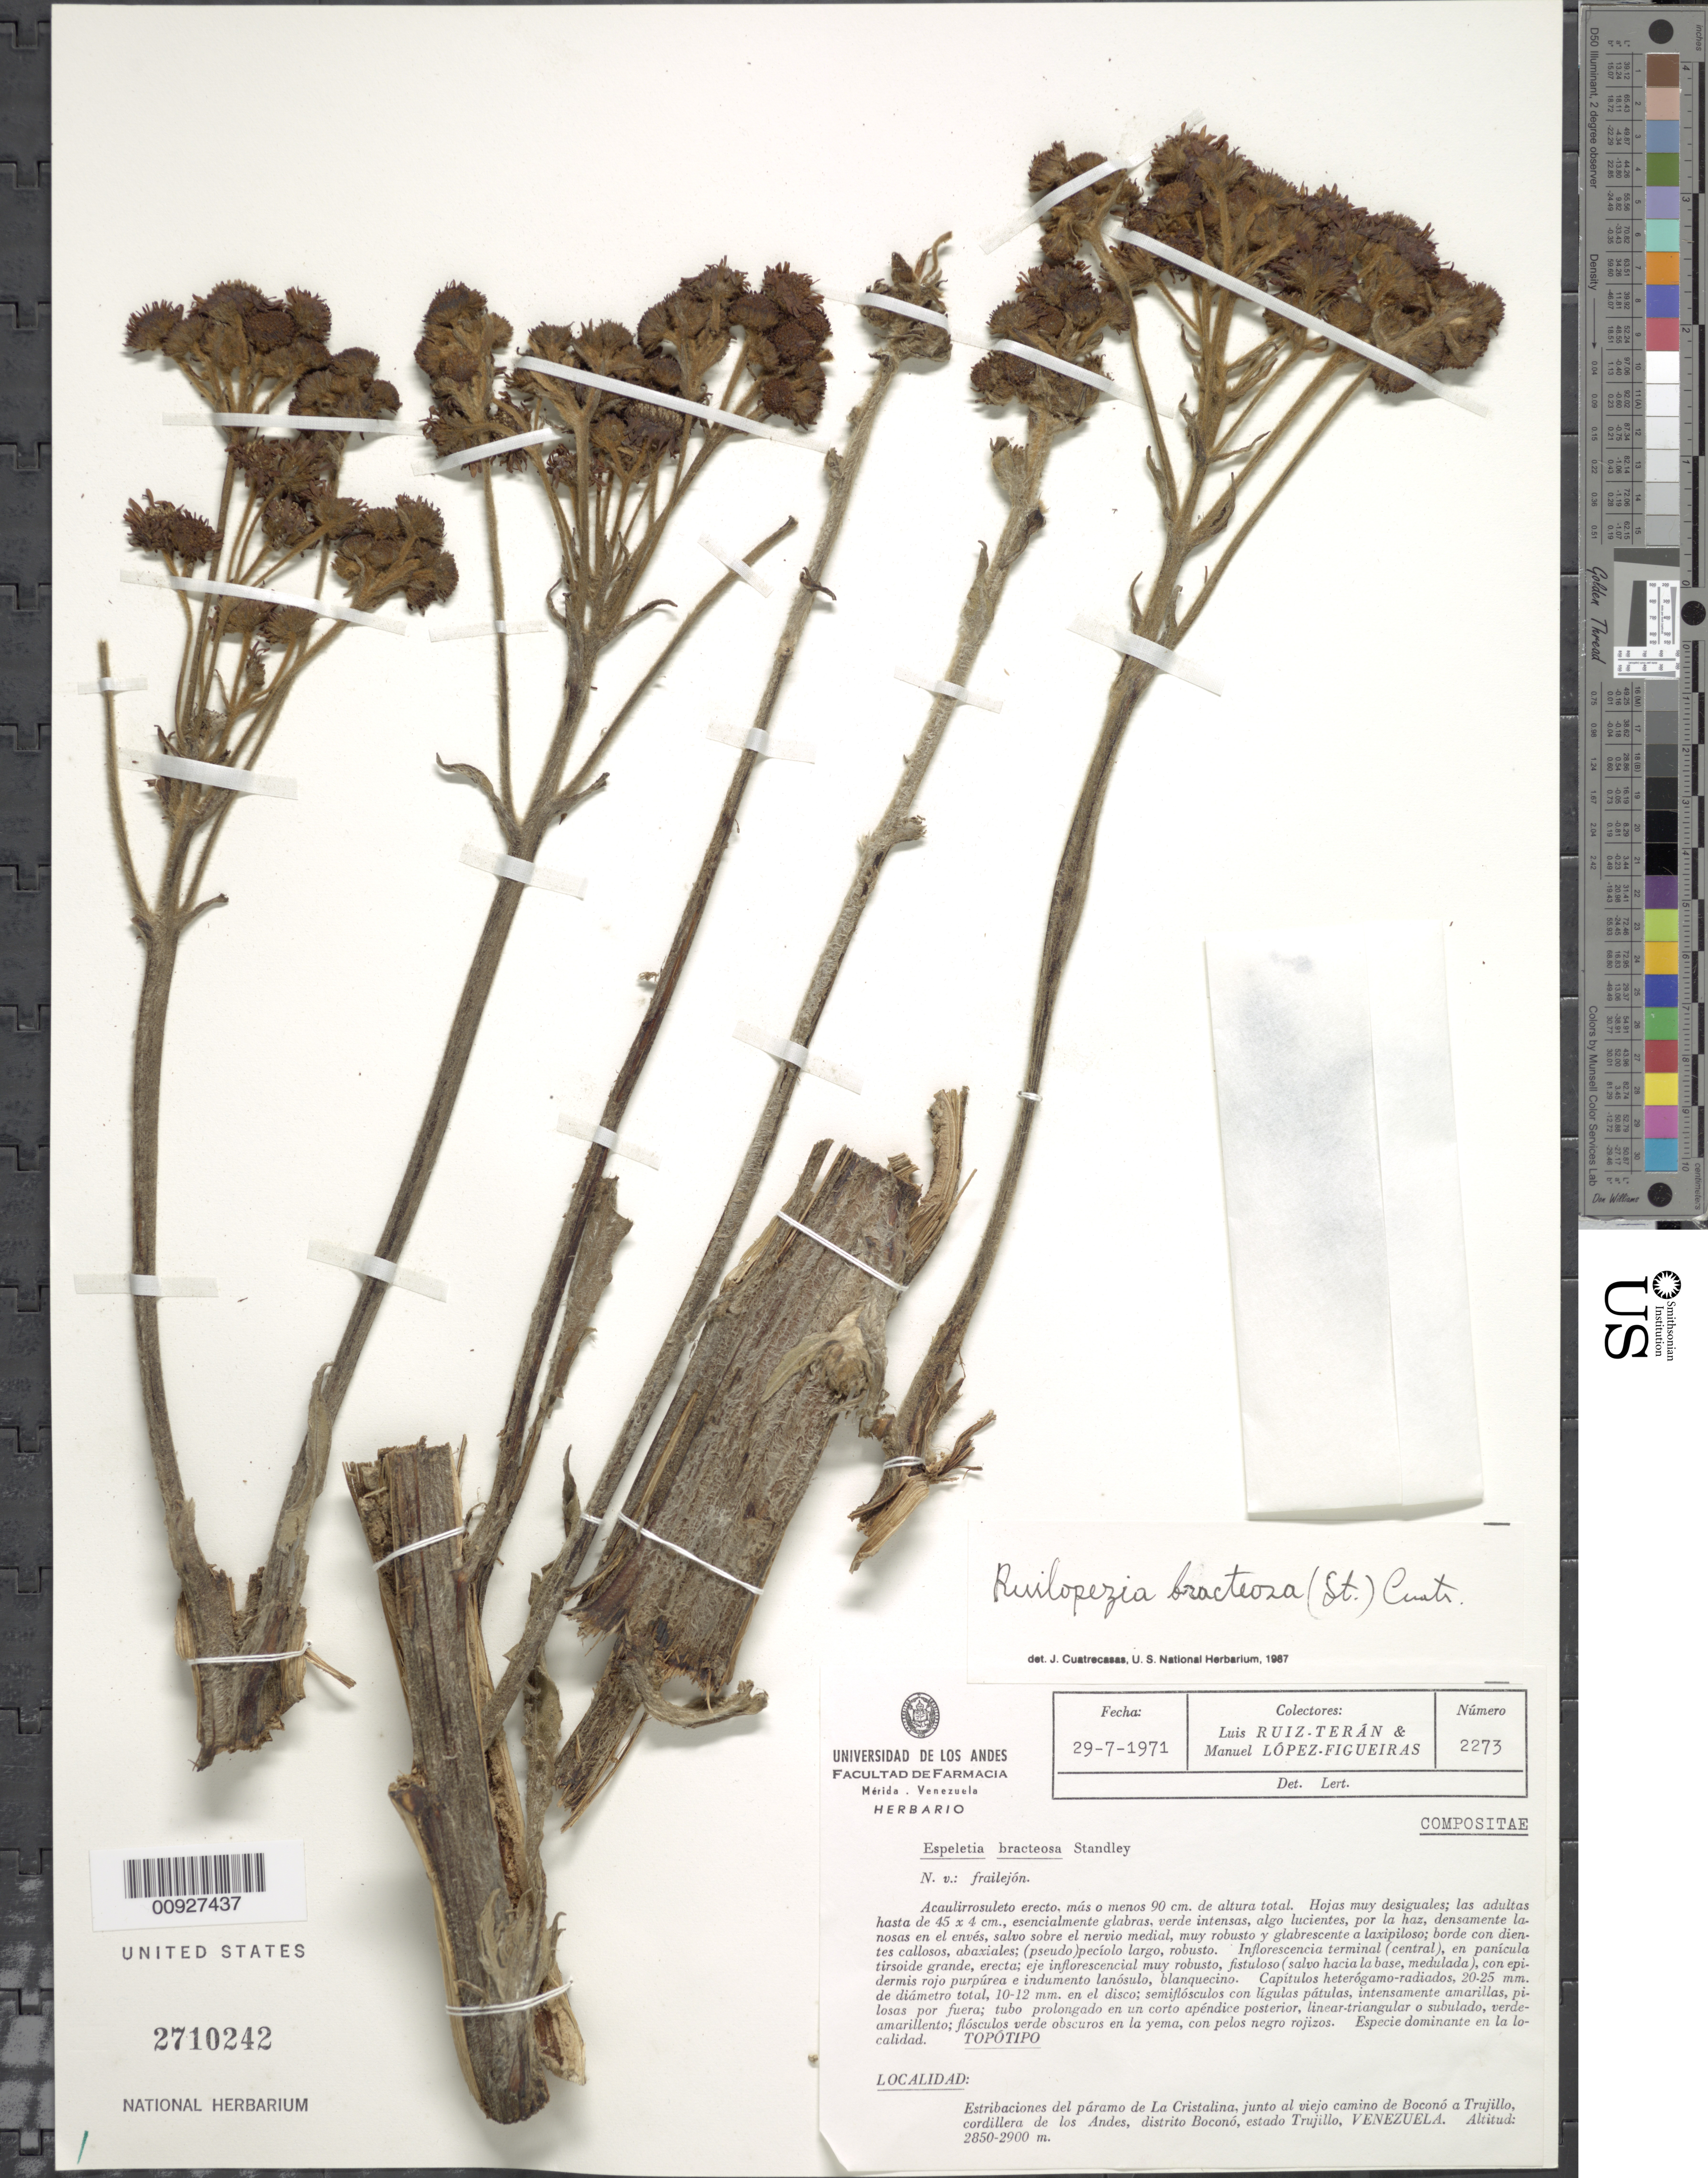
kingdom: Plantae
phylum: Tracheophyta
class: Magnoliopsida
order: Asterales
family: Asteraceae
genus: Ruilopezia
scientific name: Ruilopezia bracteosa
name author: (Standl.) Cuatrec.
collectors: L. Teran & M. López Figueiras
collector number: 2273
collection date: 1971-07-29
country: Venezuela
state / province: Trujillo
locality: Estribaciones del paramo de La Cristalina, junto al viejo camino de Bocono a Trujillo, Cordillera de los Andes, Distrito Bocono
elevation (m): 2850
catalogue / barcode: US 2710242